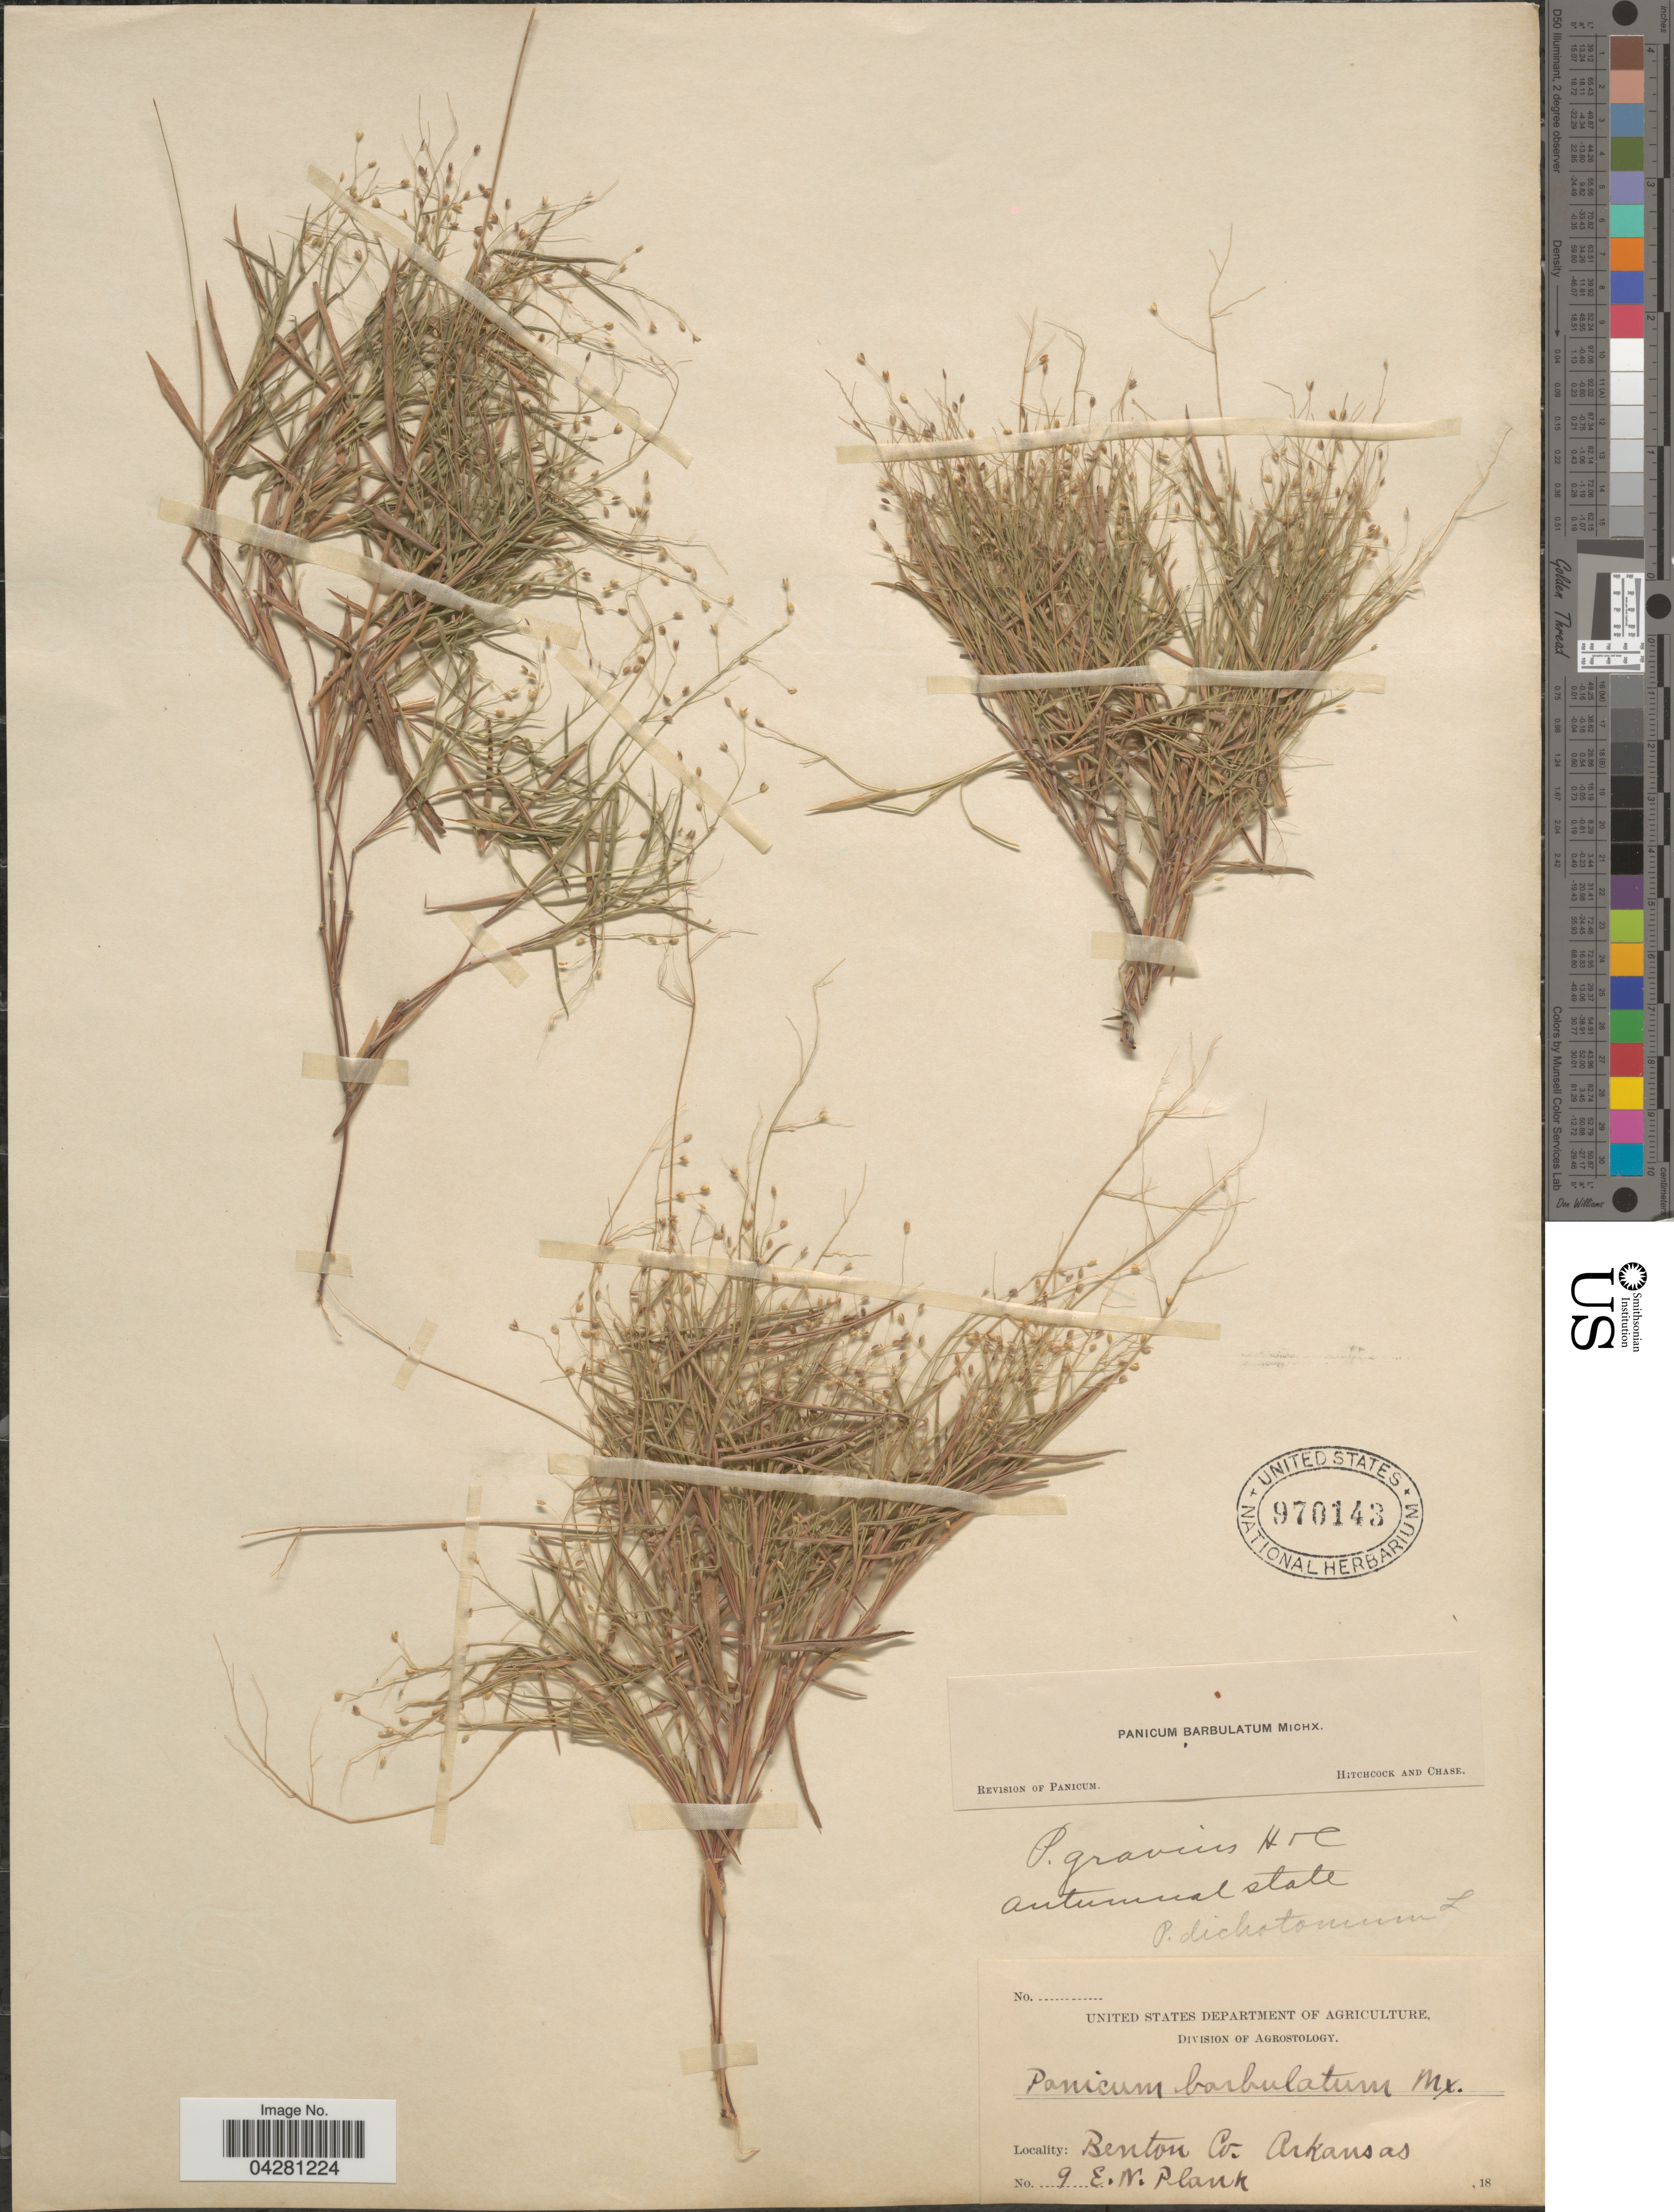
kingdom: Plantae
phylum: Tracheophyta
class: Liliopsida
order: Poales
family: Poaceae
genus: Dichanthelium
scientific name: Dichanthelium dichotomum var. dichotomum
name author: (L.) Gould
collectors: E. Plank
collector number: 9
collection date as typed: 18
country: United States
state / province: Arkansas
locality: Benton Co.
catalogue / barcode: US 970143